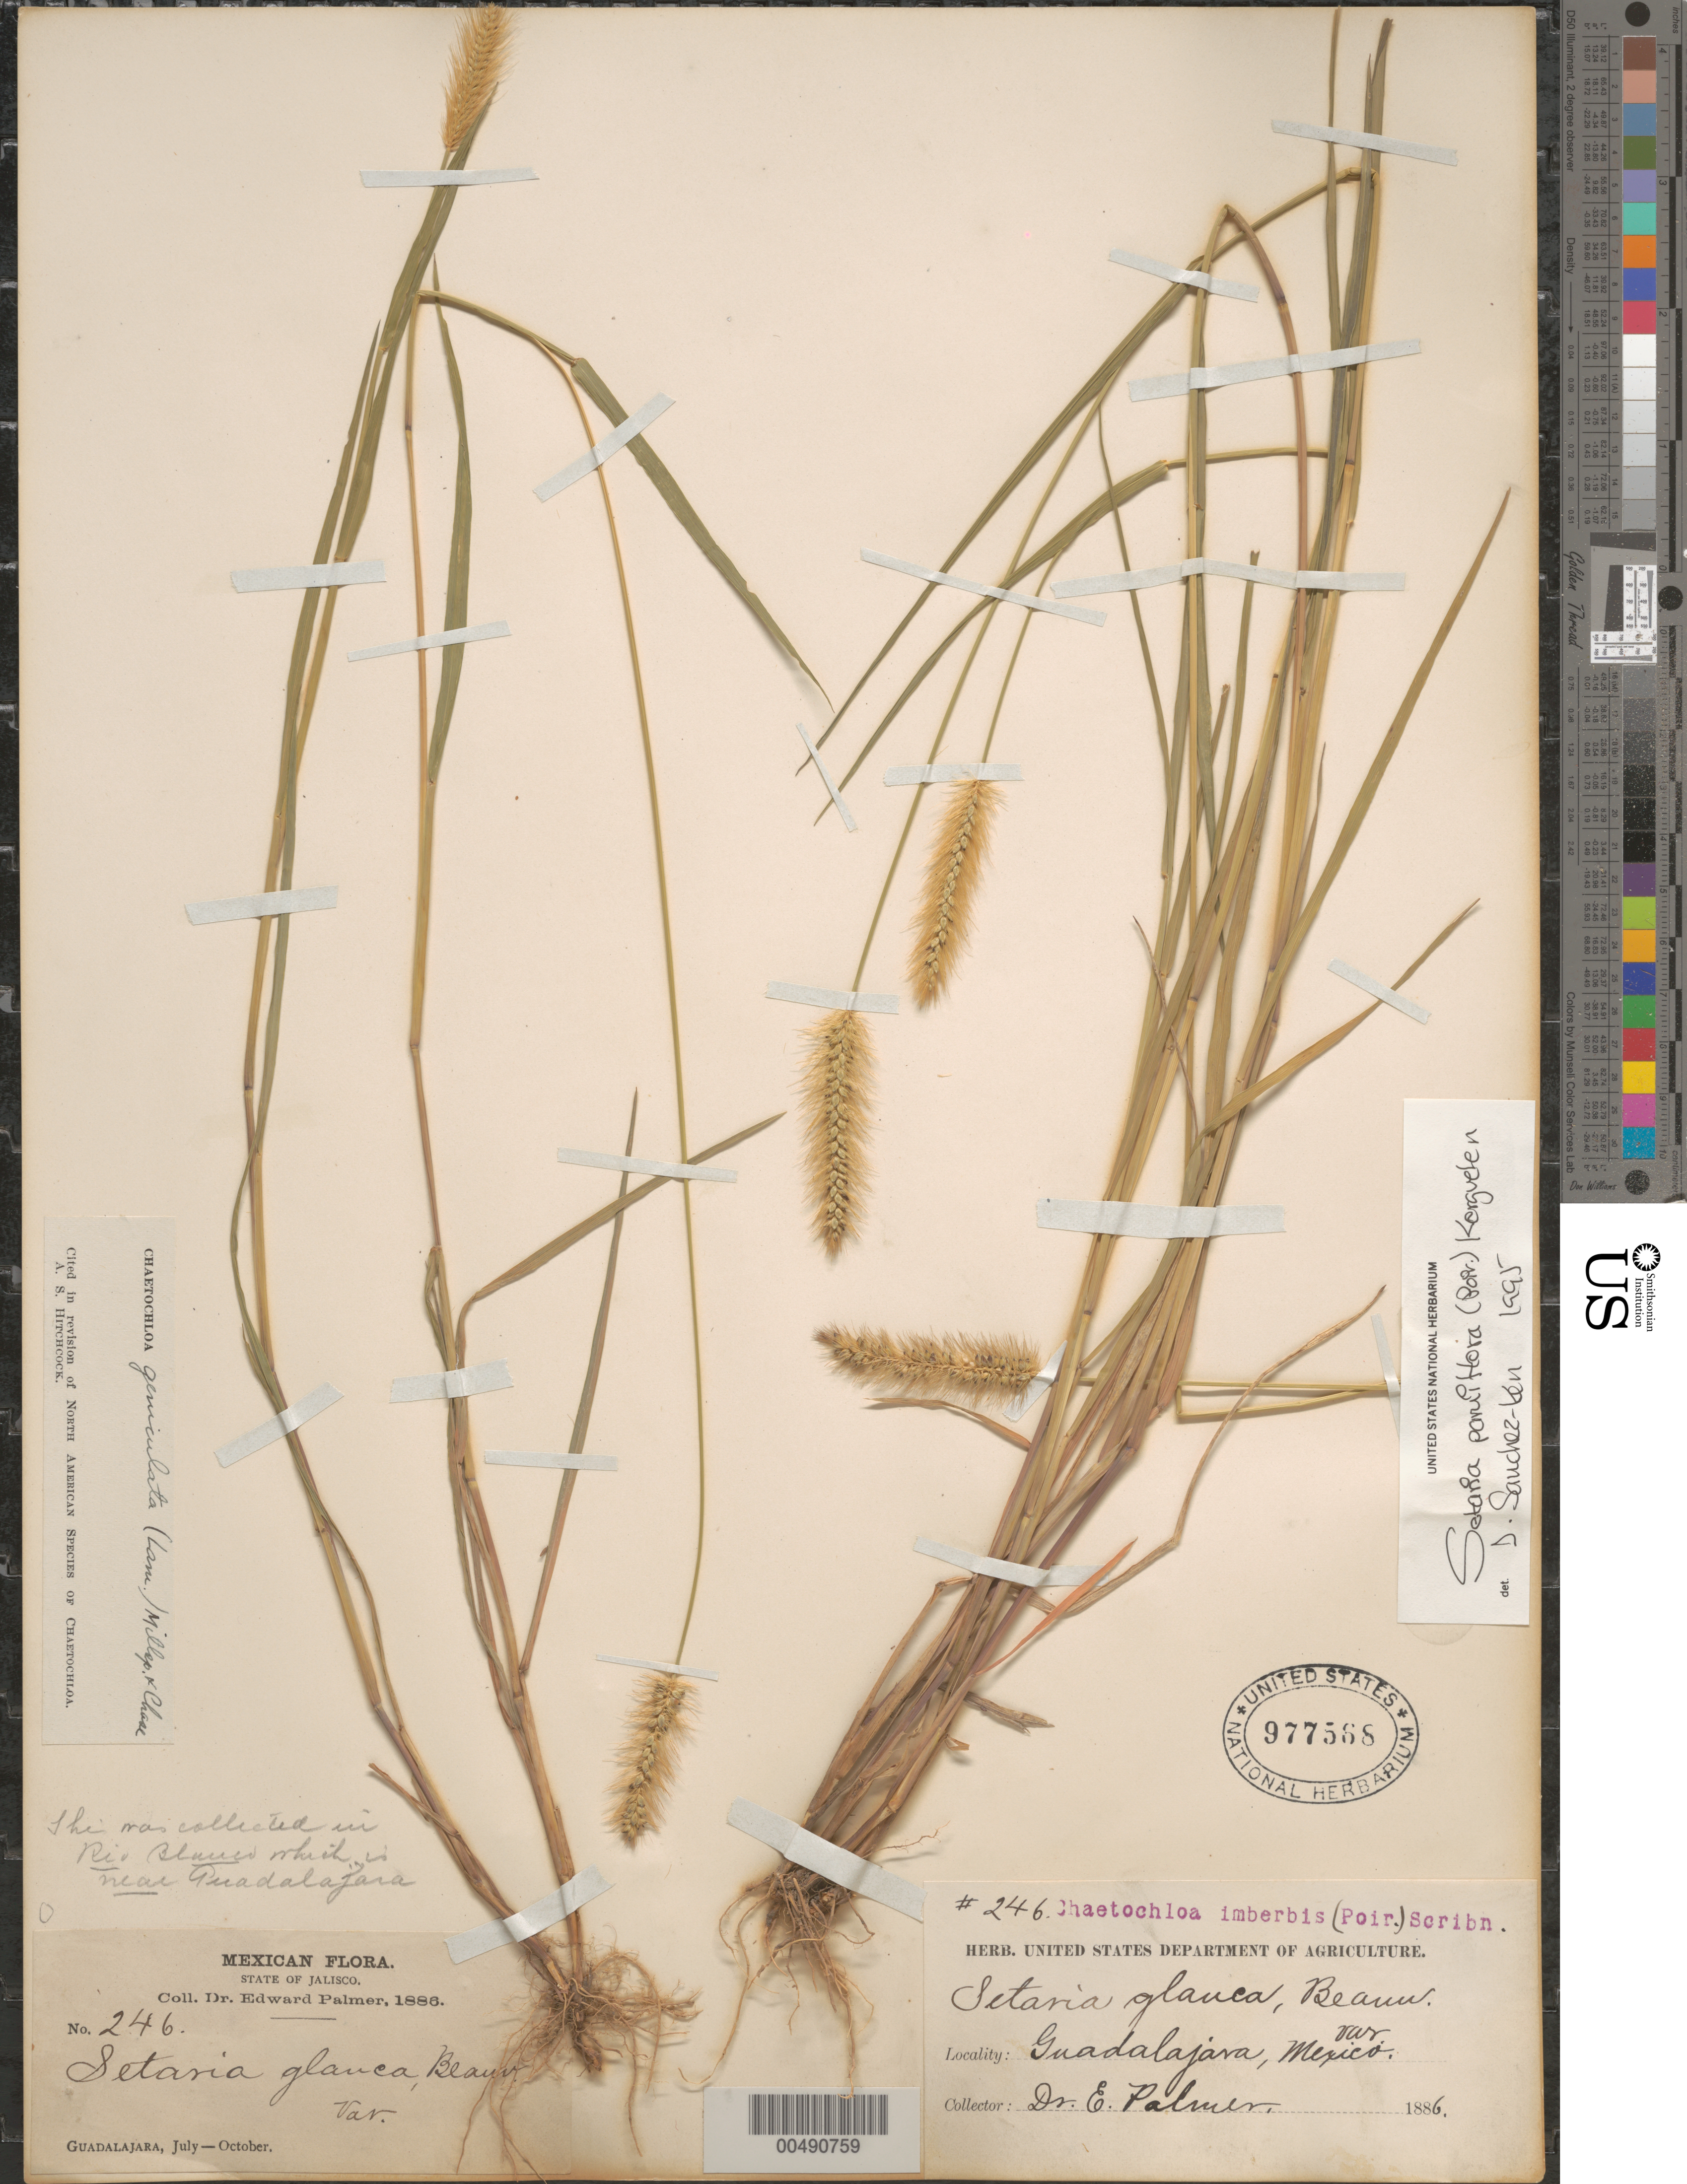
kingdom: Plantae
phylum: Tracheophyta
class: Liliopsida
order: Poales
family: Poaceae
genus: Setaria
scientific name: Setaria parviflora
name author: (Poir.) Kerguélen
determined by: Sánchez-Ken, J. G.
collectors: E. Palmer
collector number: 246/87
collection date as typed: Jul 1886 to Oct 1886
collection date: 1886-07/1886-10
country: Mexico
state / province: Jalisco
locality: Rio Blanco, near Guadalajara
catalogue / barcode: US 977568